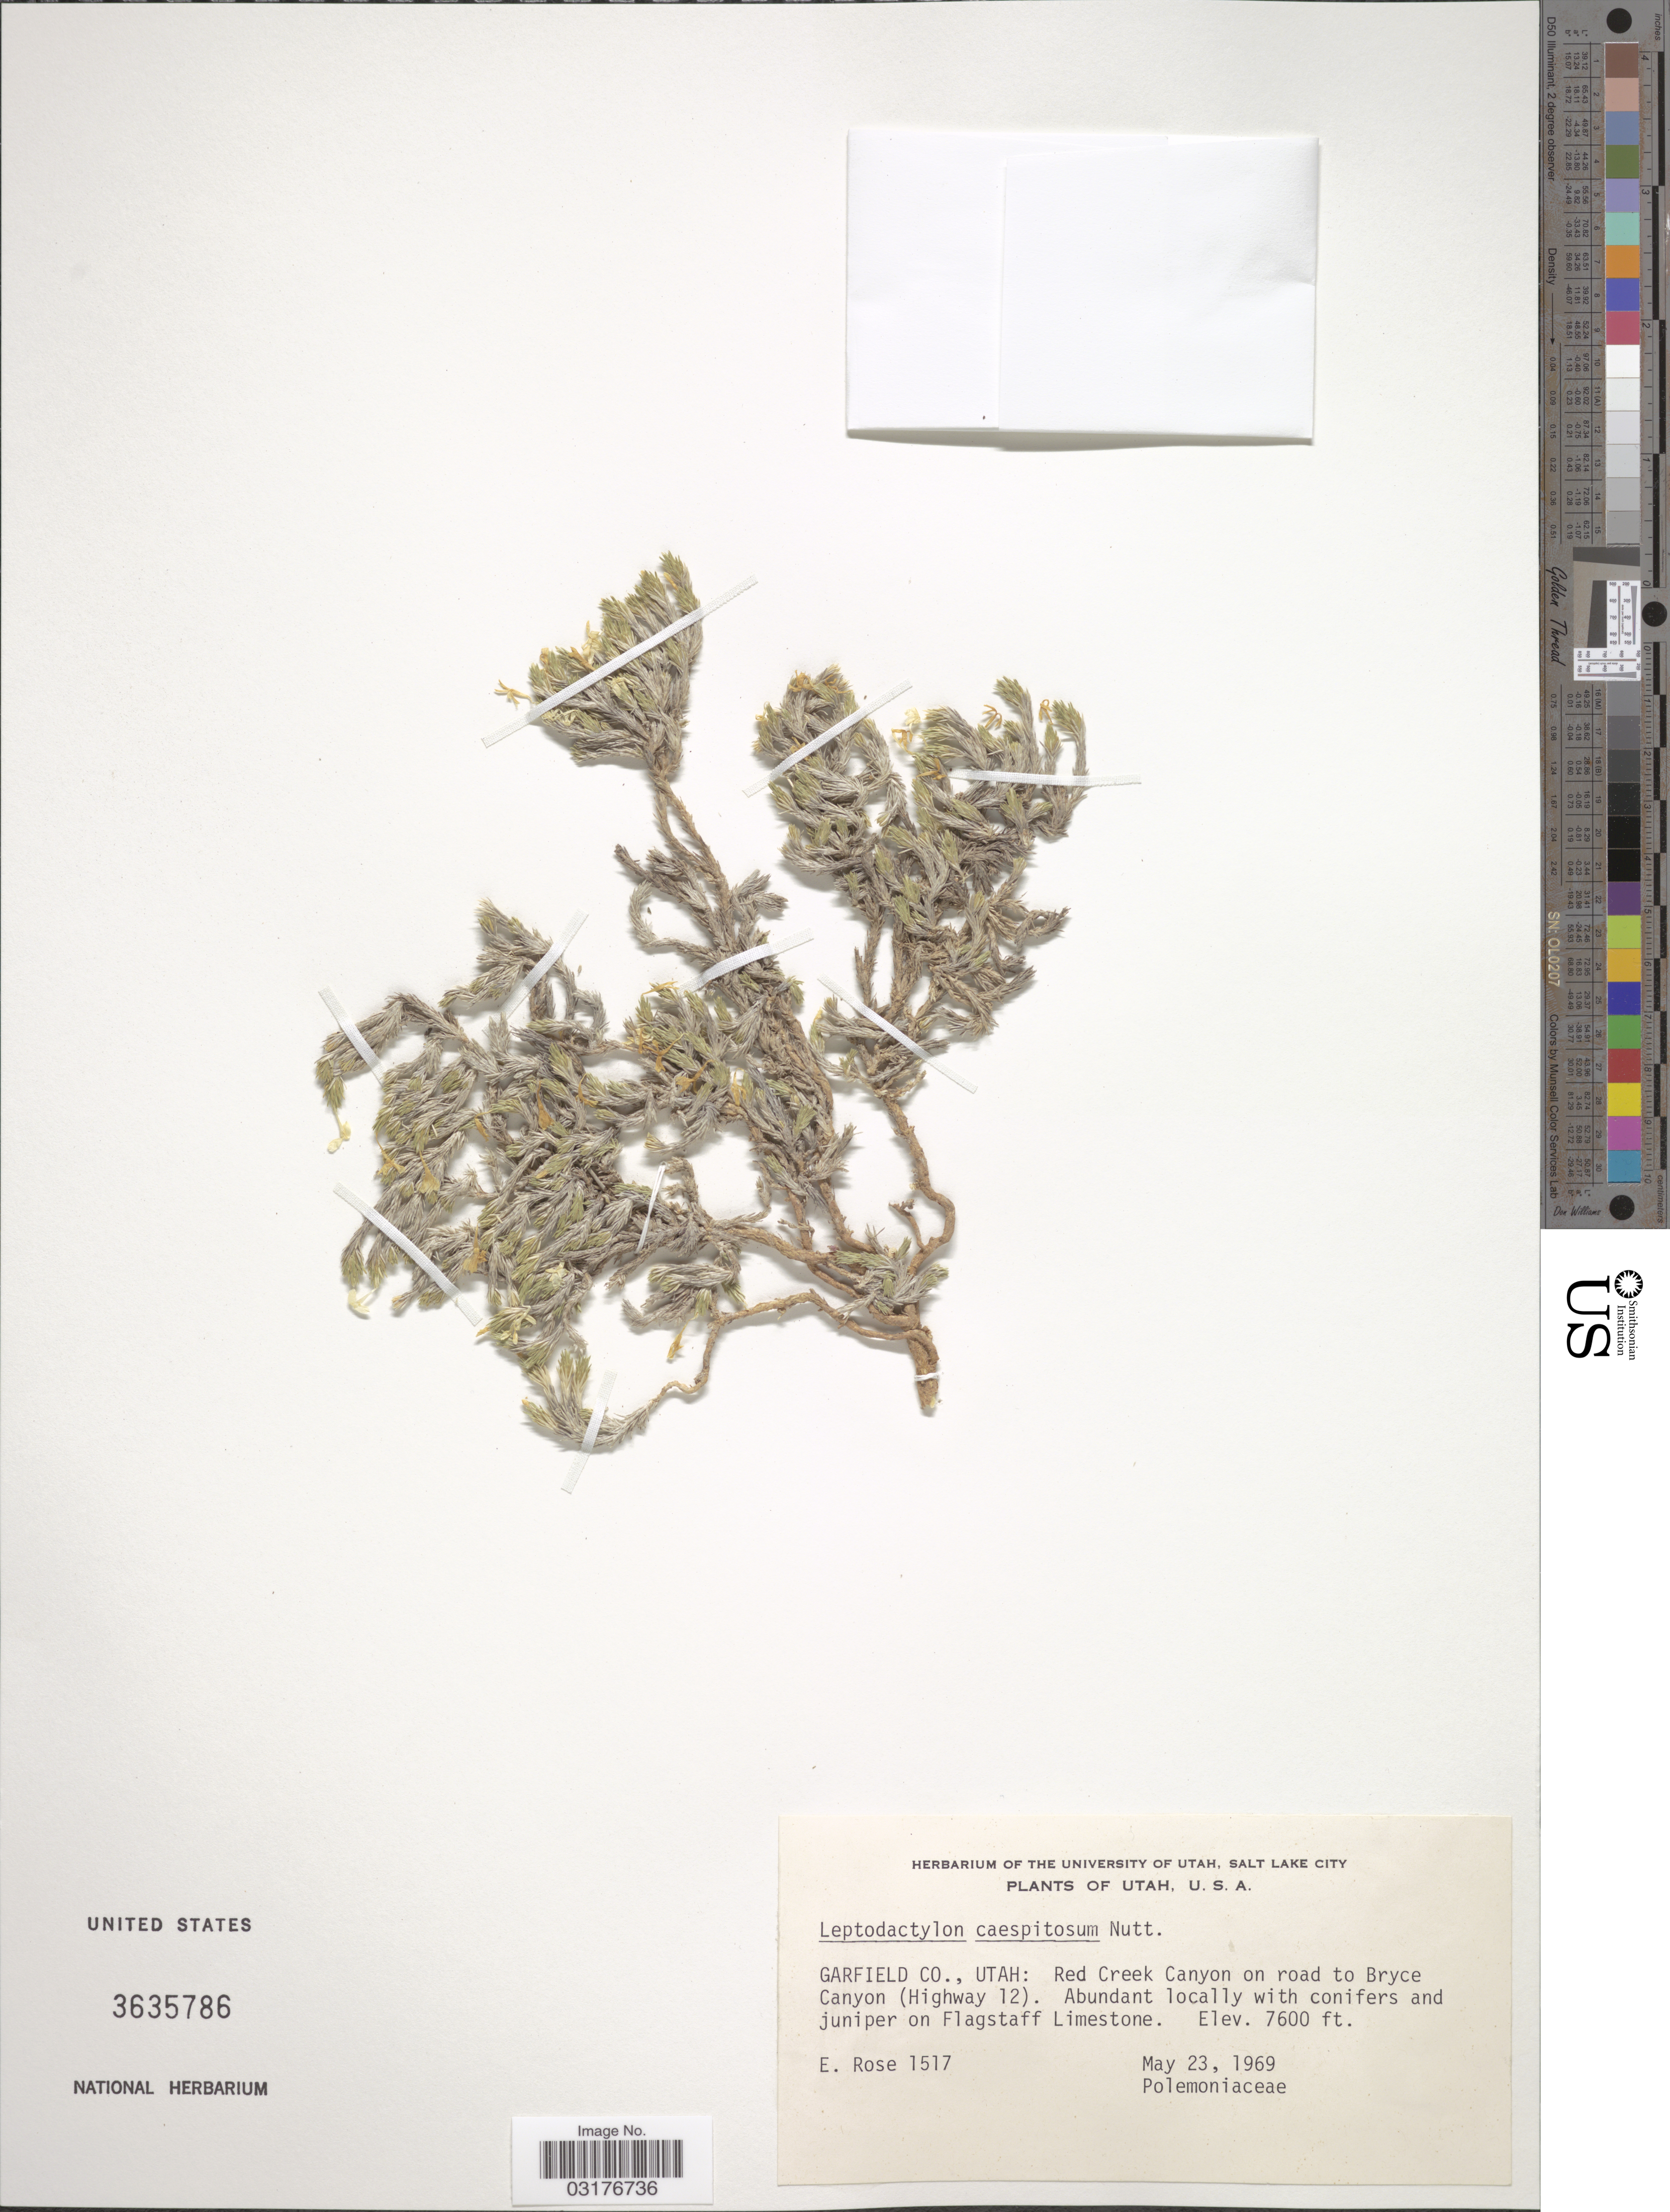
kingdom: Plantae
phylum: Tracheophyta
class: Magnoliopsida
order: Ericales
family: Polemoniaceae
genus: Linanthus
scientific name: Linanthus caespitosus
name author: (Nutt.) J.M. Porter & L.A. Johnson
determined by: Strong, Mark T., (BOT), Smithsonian Institution - National Museum of Natural History (UNITED STATES)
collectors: E. T. Rose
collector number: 1517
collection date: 1969-05-23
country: United States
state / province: Utah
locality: Garfield Co.: Red Creek Canyon on road to Bryce Canyon (Highway 12).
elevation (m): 2316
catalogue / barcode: US 3635786